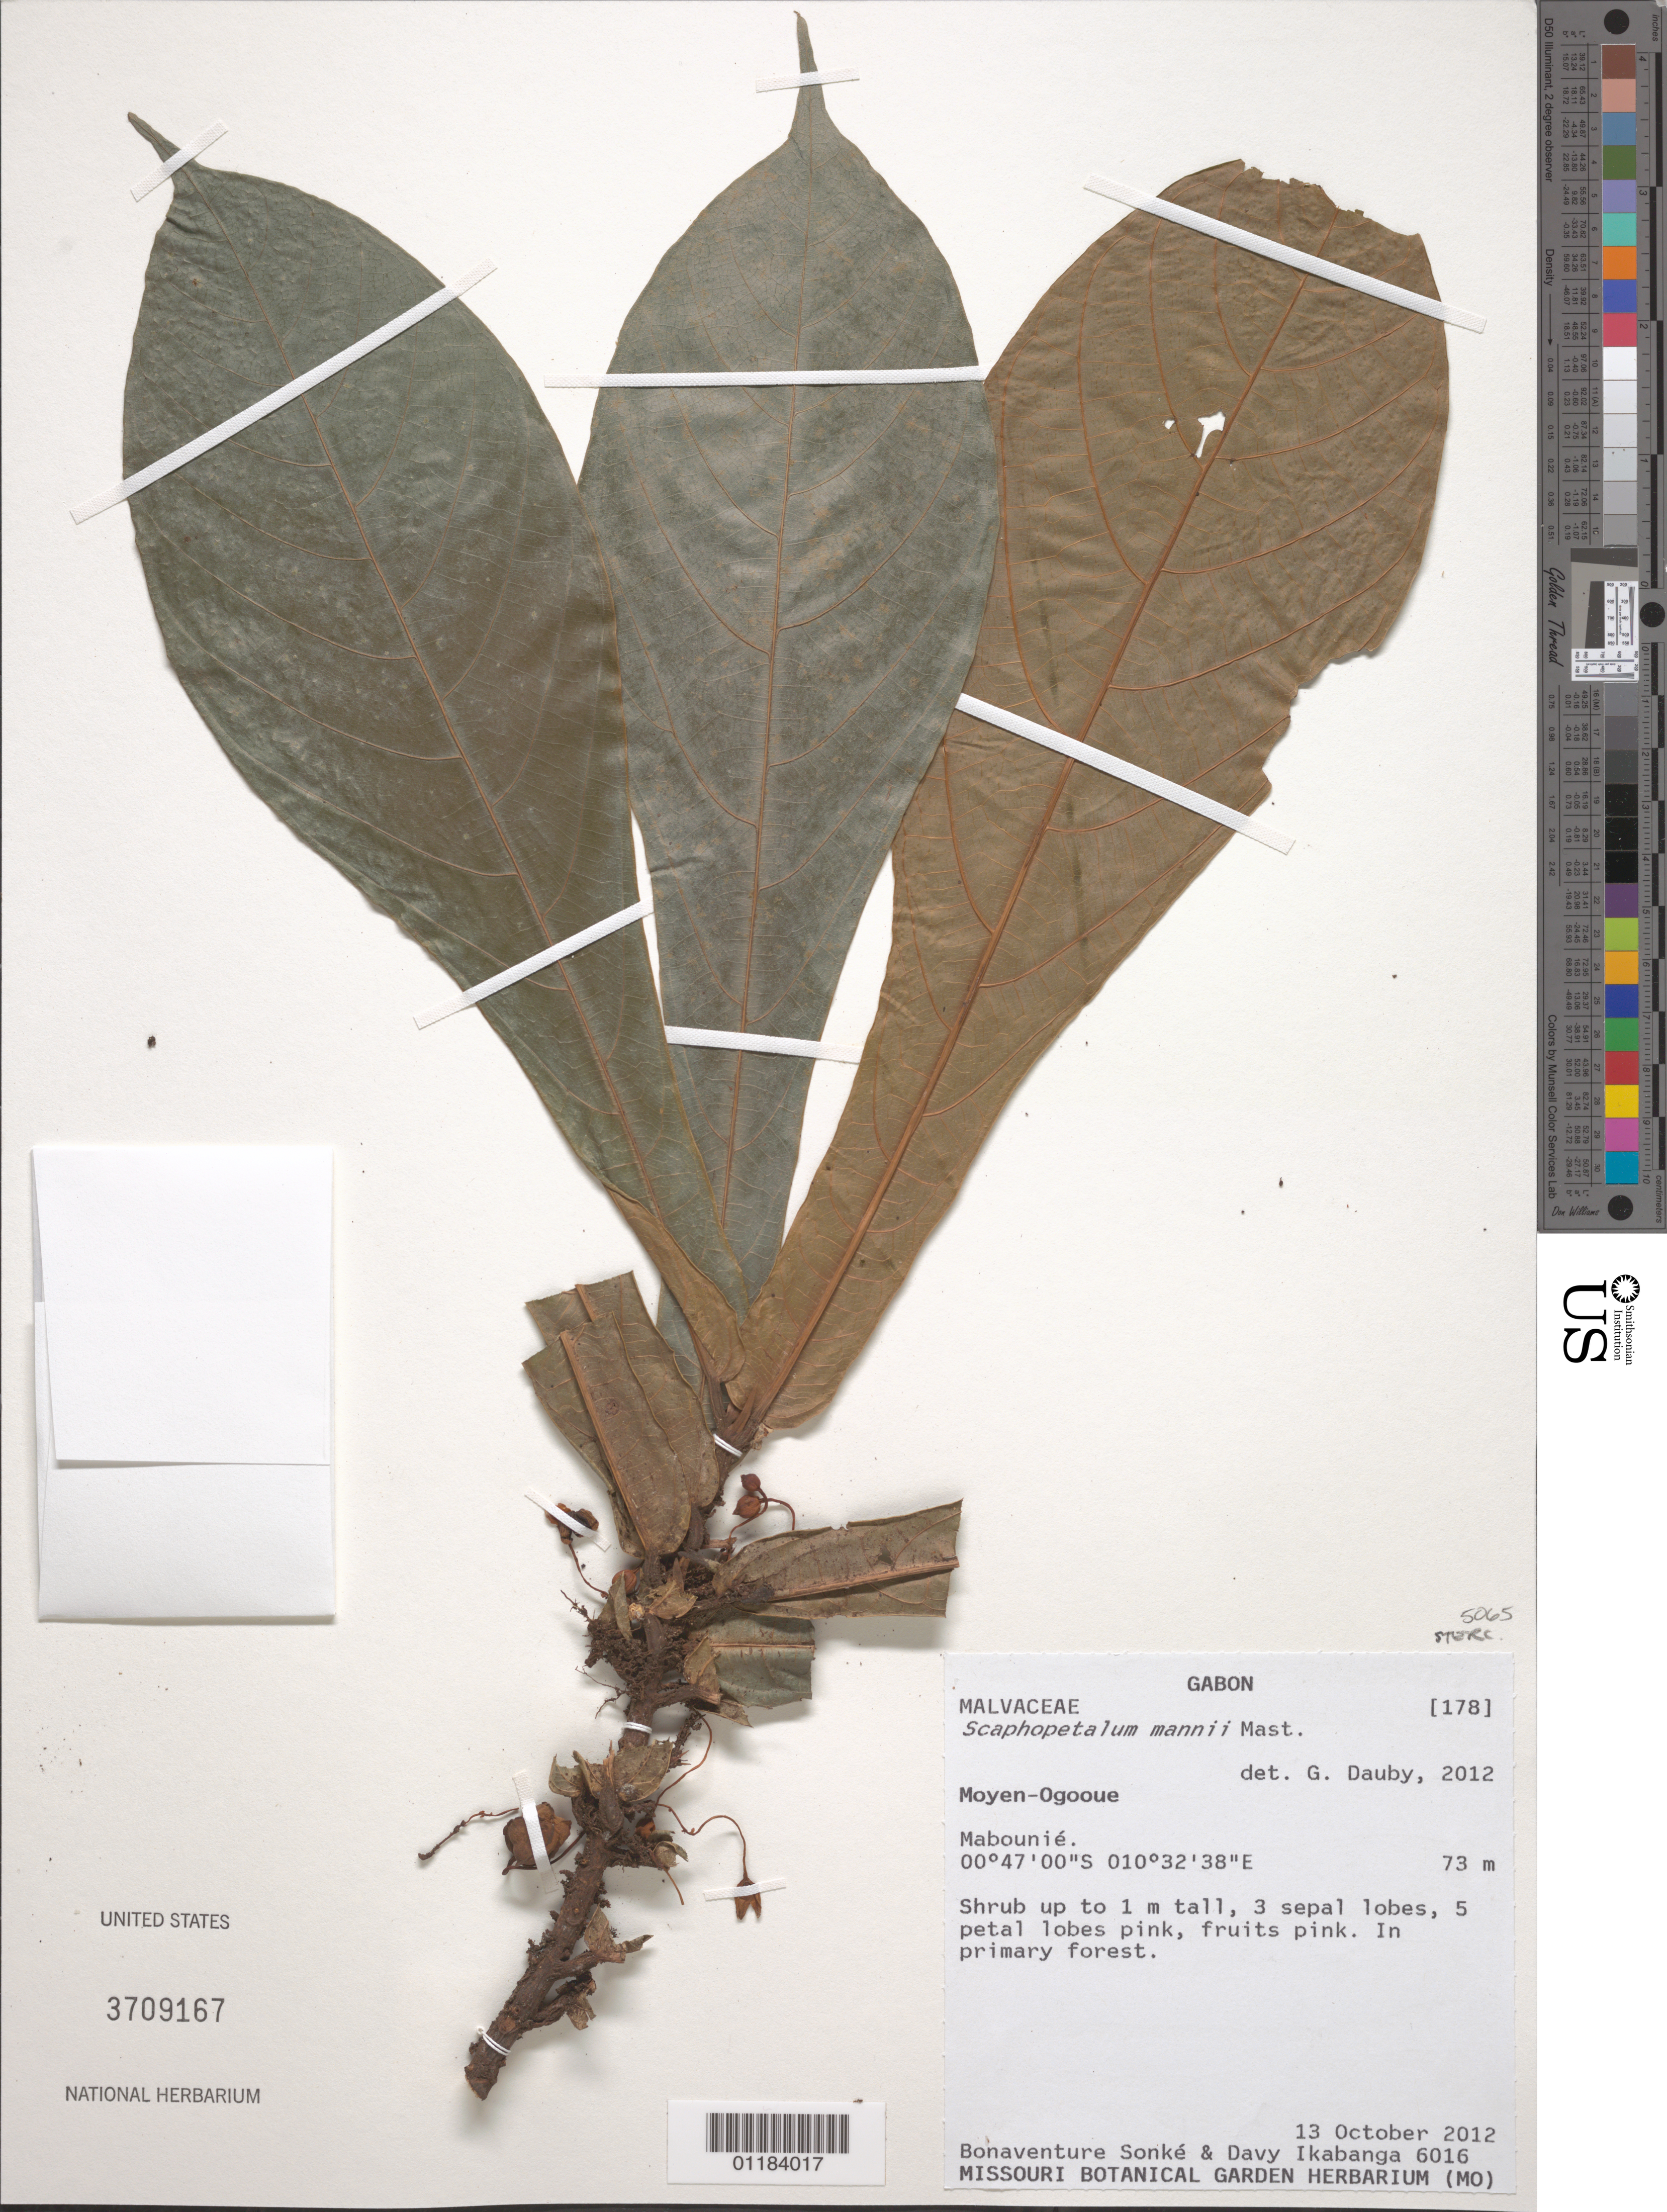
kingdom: Plantae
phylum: Tracheophyta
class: Magnoliopsida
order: Malvales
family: Malvaceae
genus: Scaphopetalum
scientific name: Scaphopetalum mannii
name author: Mast.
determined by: Dauby, G.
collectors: B. Sonke & D. Ikabanga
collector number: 6016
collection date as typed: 13 October 2012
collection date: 2012-10-13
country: Gabon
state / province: Moyen-Ogooué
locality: Mabounié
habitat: primary forest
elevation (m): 73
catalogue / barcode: US 3709167